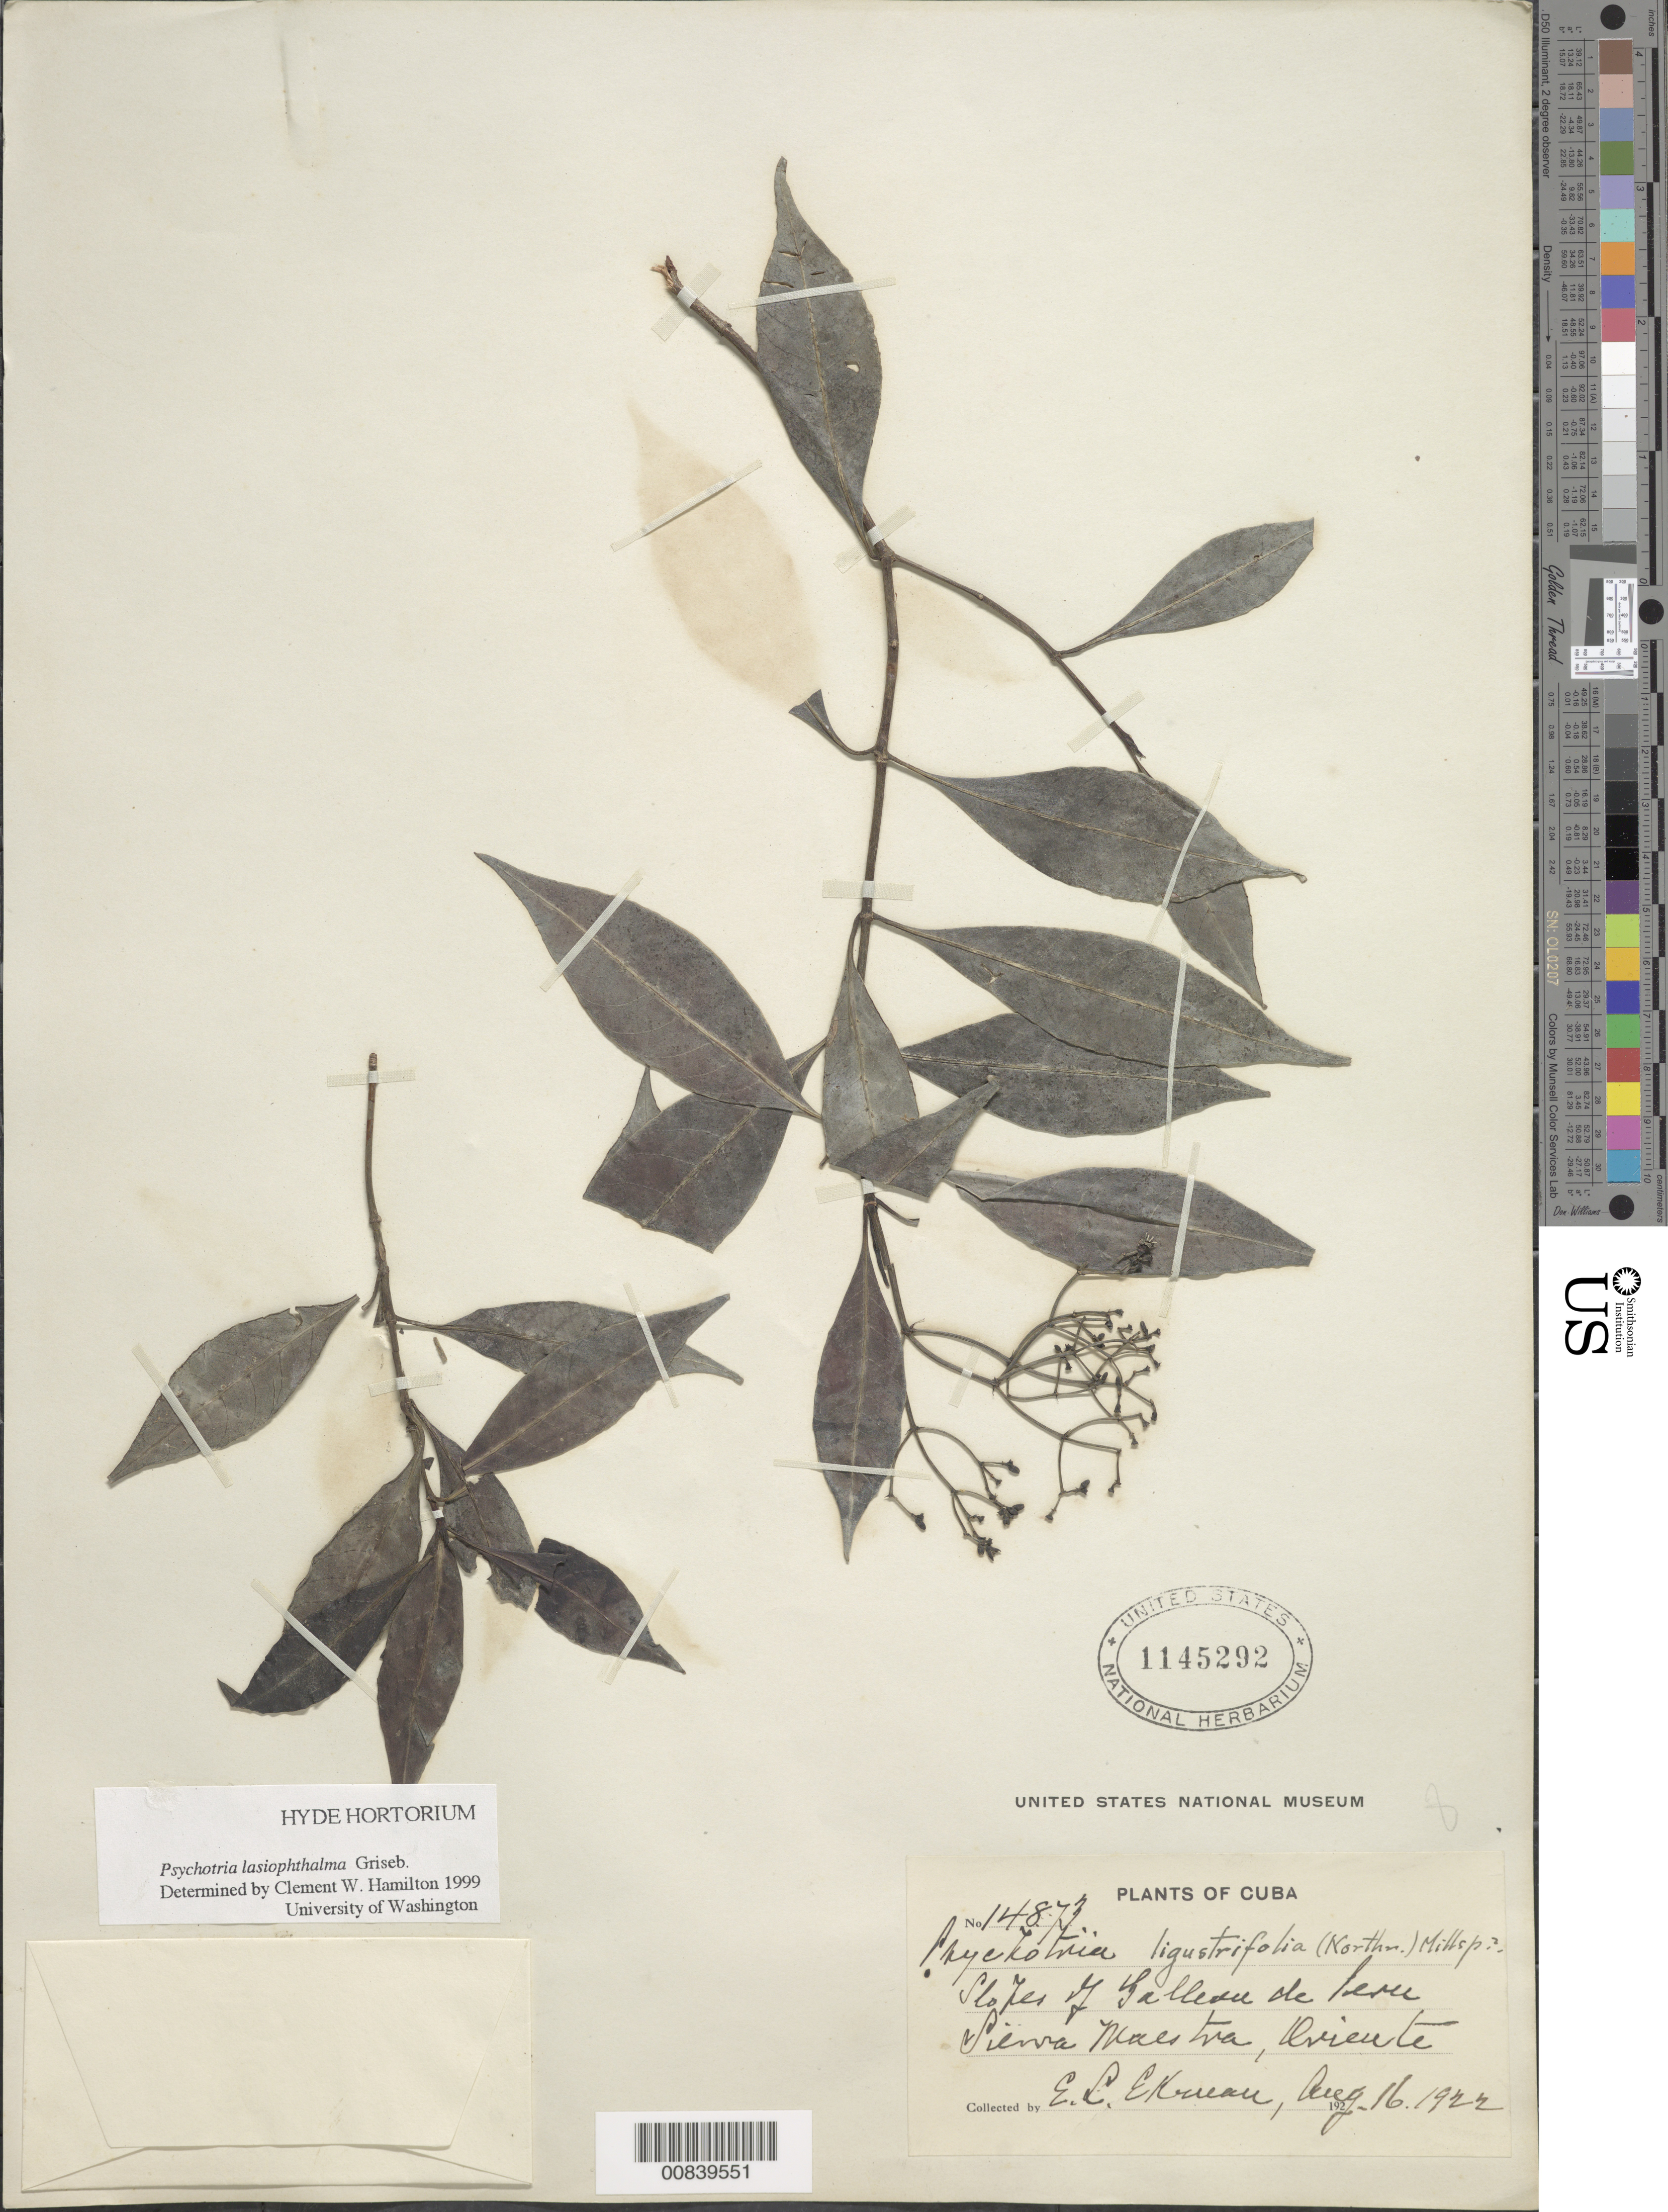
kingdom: Plantae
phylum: Tracheophyta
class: Magnoliopsida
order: Gentianales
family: Rubiaceae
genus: Psychotria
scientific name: Psychotria lasiophthalma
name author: Griseb.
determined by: Hamilton, C. W.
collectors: E. L. Ekman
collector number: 14873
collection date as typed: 16 Aug 1922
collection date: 1922-08-16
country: Cuba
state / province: Oriente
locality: Slopes of Gallon del Peru, Sierra Maestra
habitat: Montane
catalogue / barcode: US 1145292